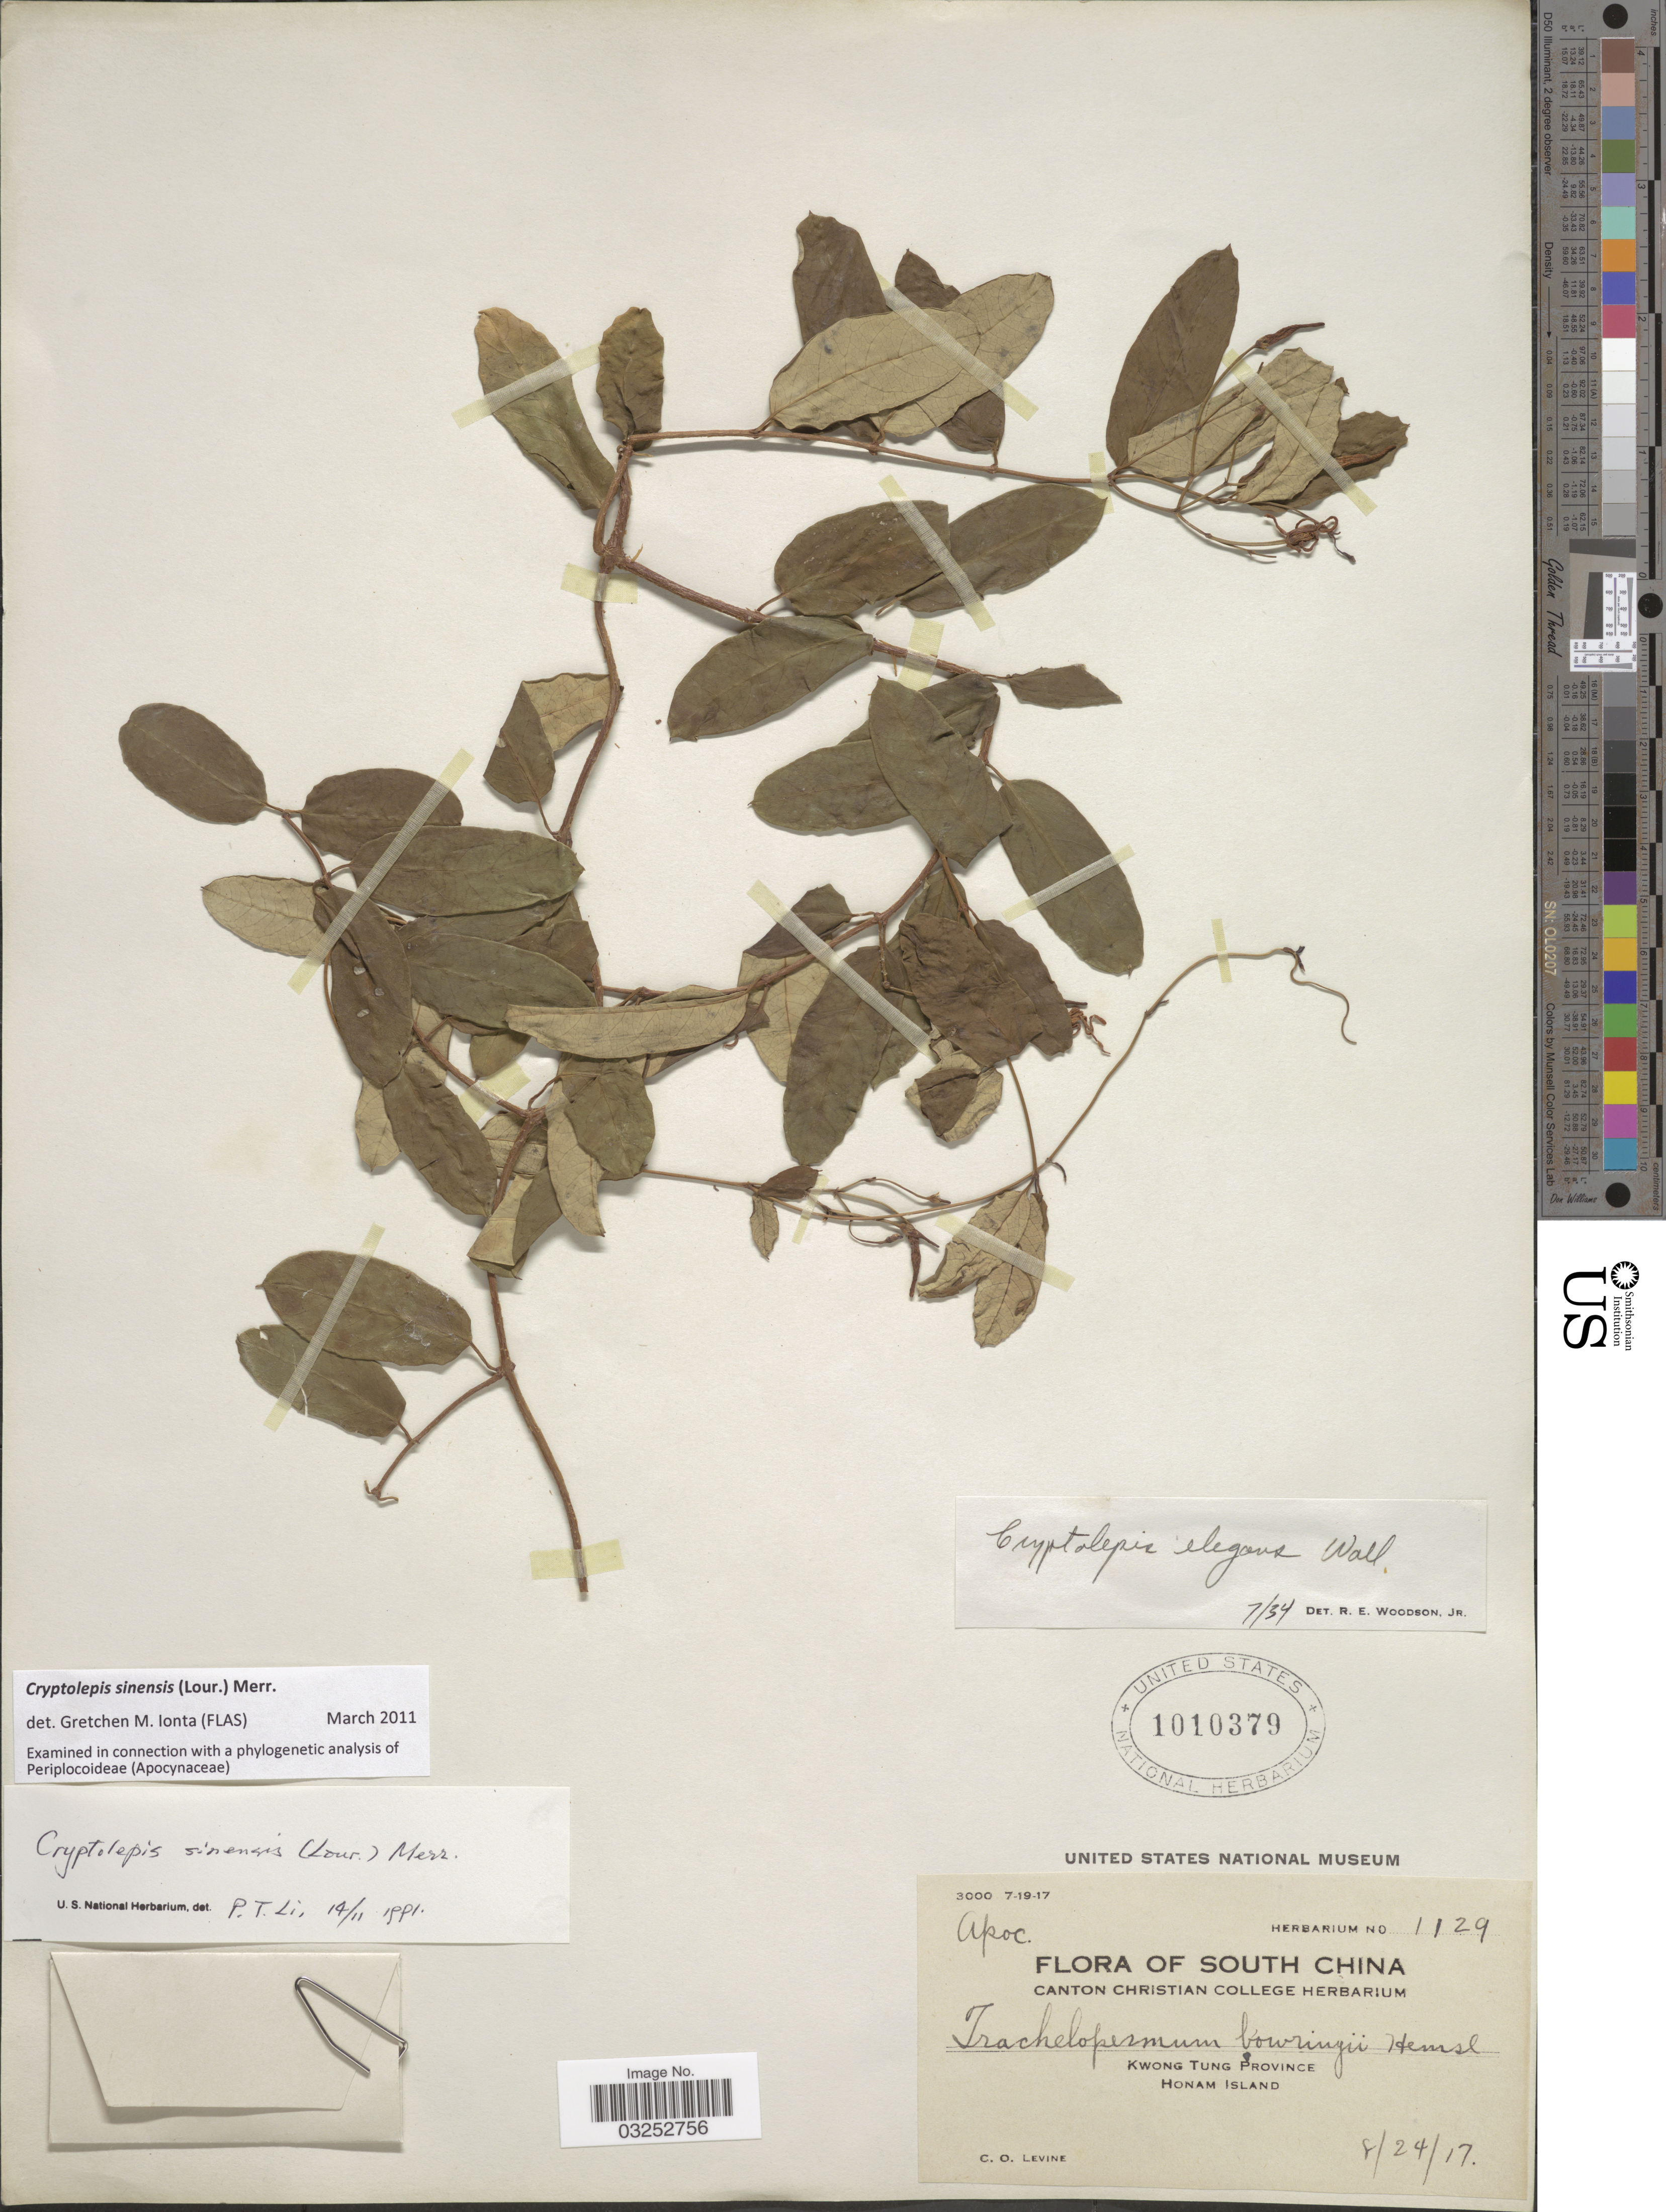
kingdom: Plantae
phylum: Tracheophyta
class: Magnoliopsida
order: Gentianales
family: Apocynaceae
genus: Cryptolepis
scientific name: Cryptolepis sinensis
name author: Merr.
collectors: C. O. Levine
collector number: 1129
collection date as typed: Transcribed d/m/y: 24/8/17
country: China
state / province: Guangdong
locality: Kwong Tung Province, Honam Island.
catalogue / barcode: US 1010379